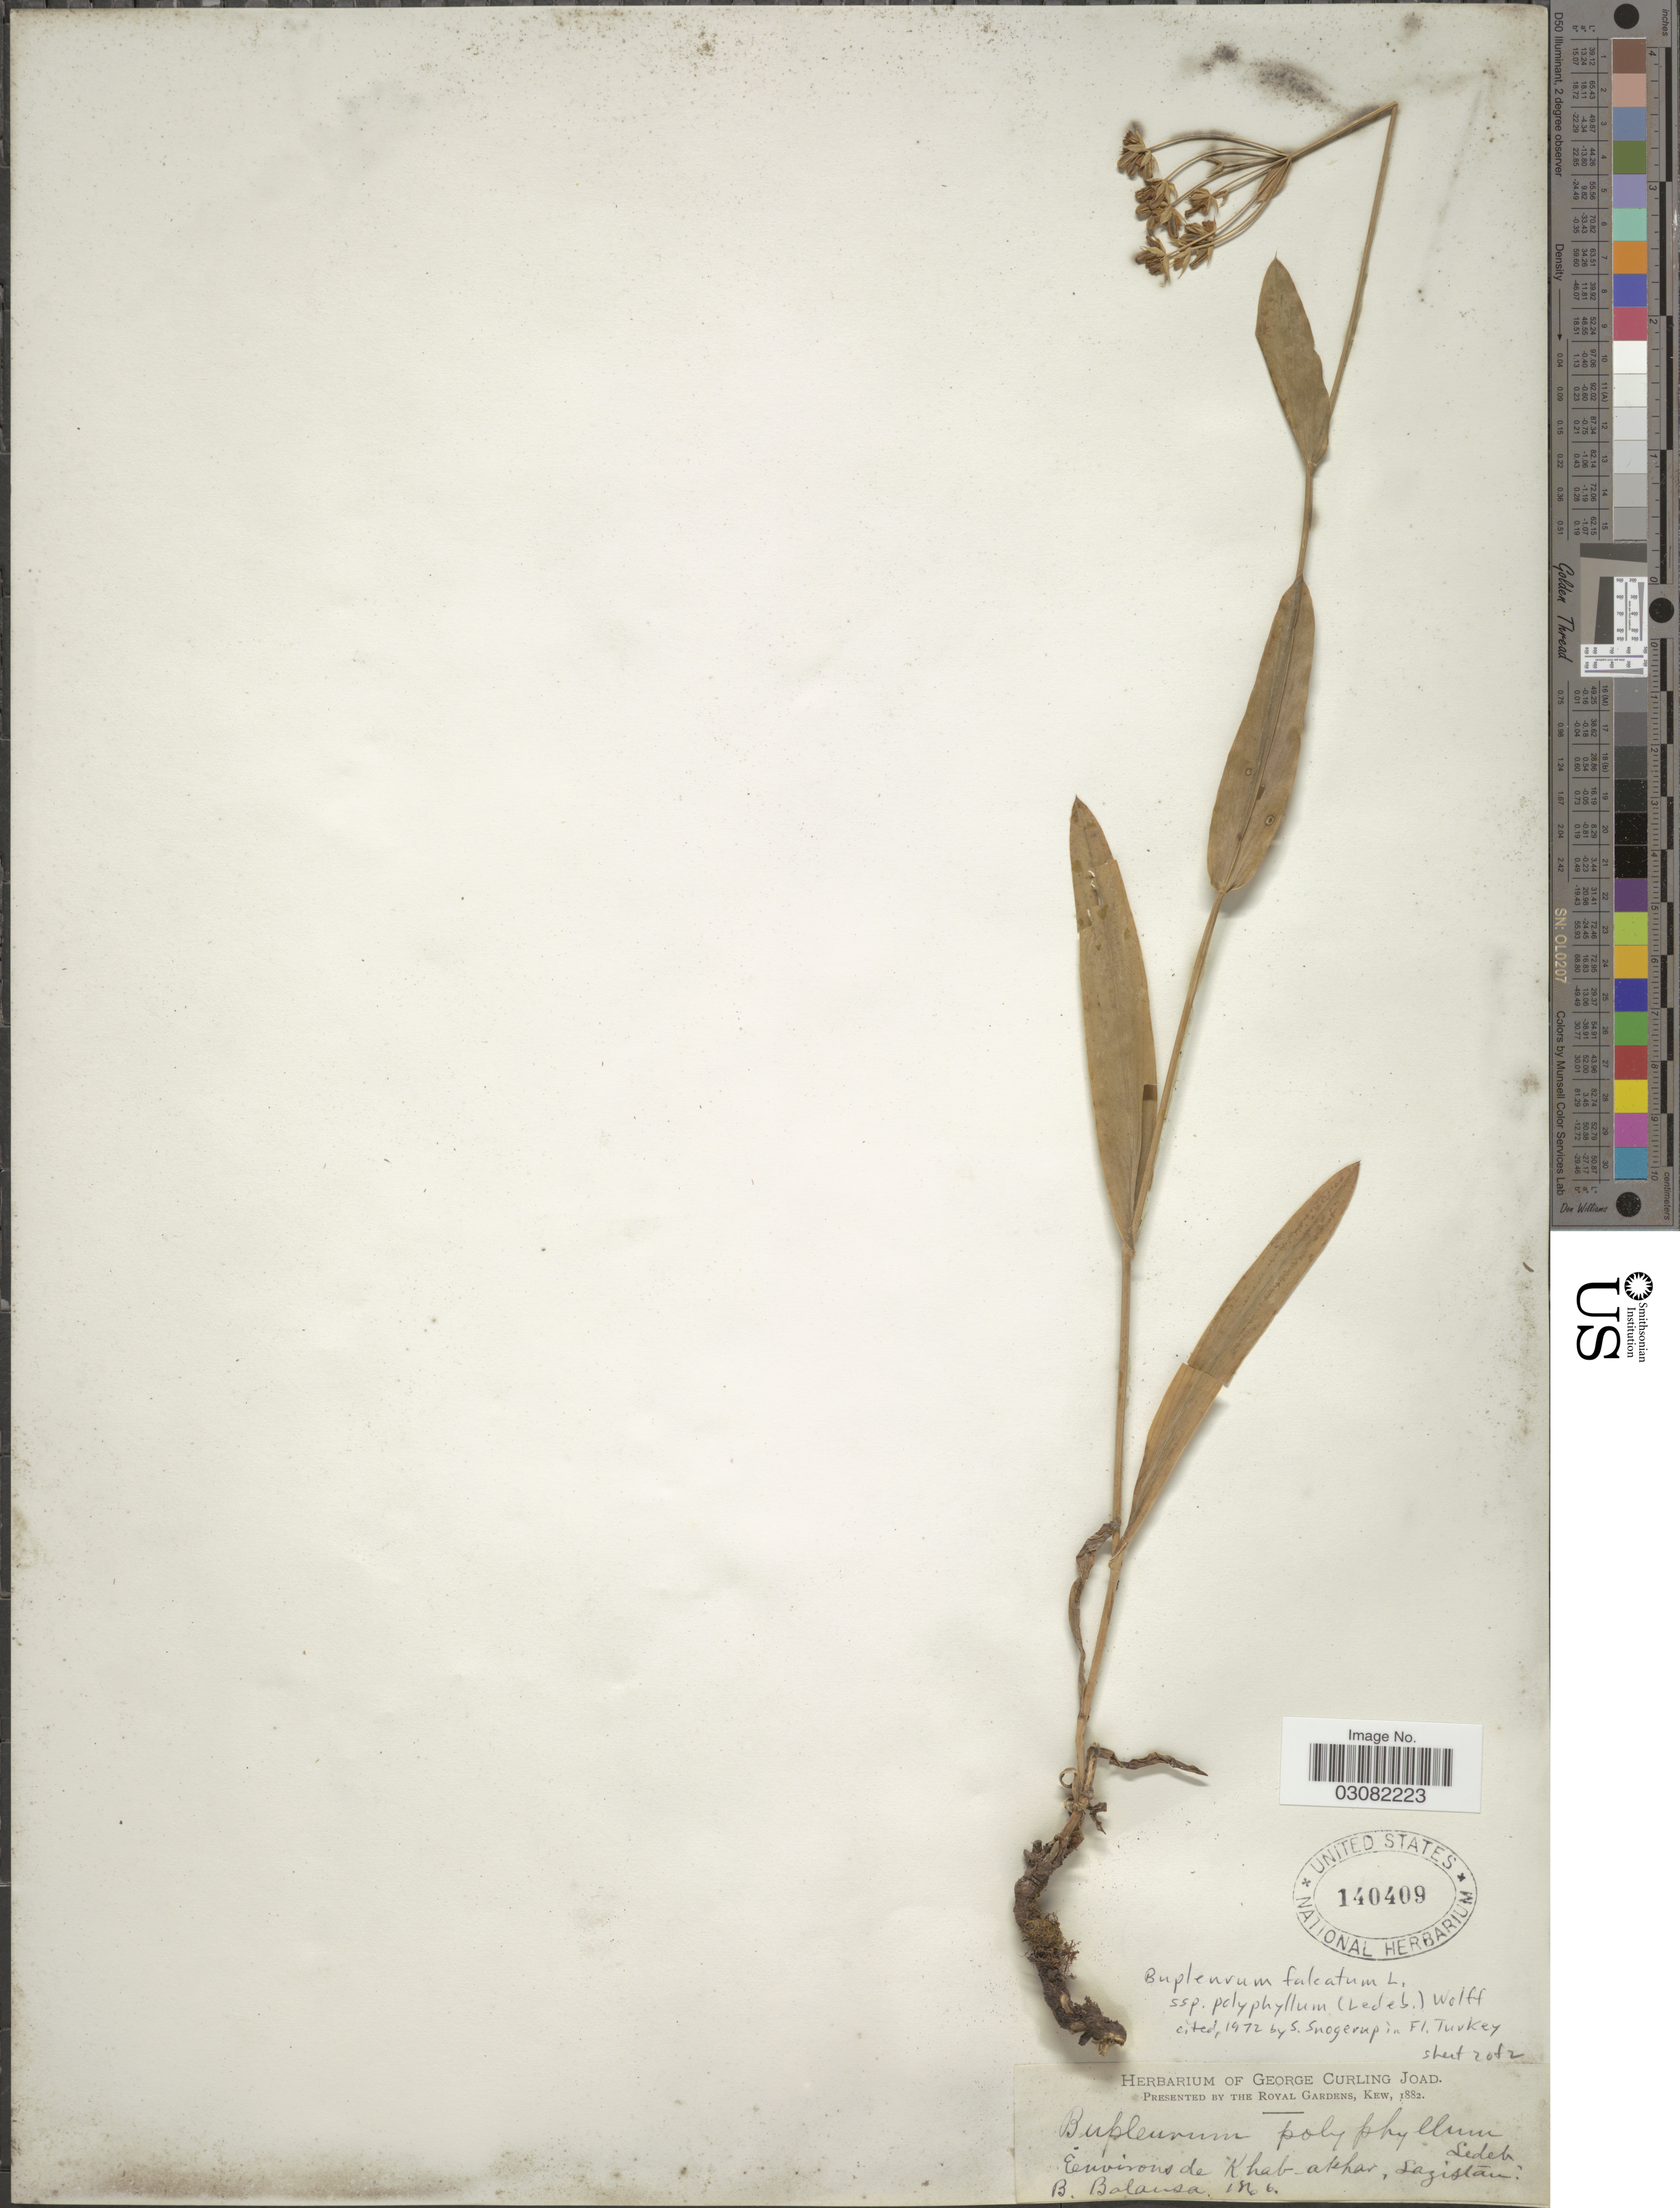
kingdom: Plantae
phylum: Tracheophyta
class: Magnoliopsida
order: Apiales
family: Apiaceae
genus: Bupleurum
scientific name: Bupleurum falcatum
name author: L.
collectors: B. Balansa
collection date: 1866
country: Turkey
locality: Environs de Khab-akhar, Lazistan.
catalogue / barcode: US 140409